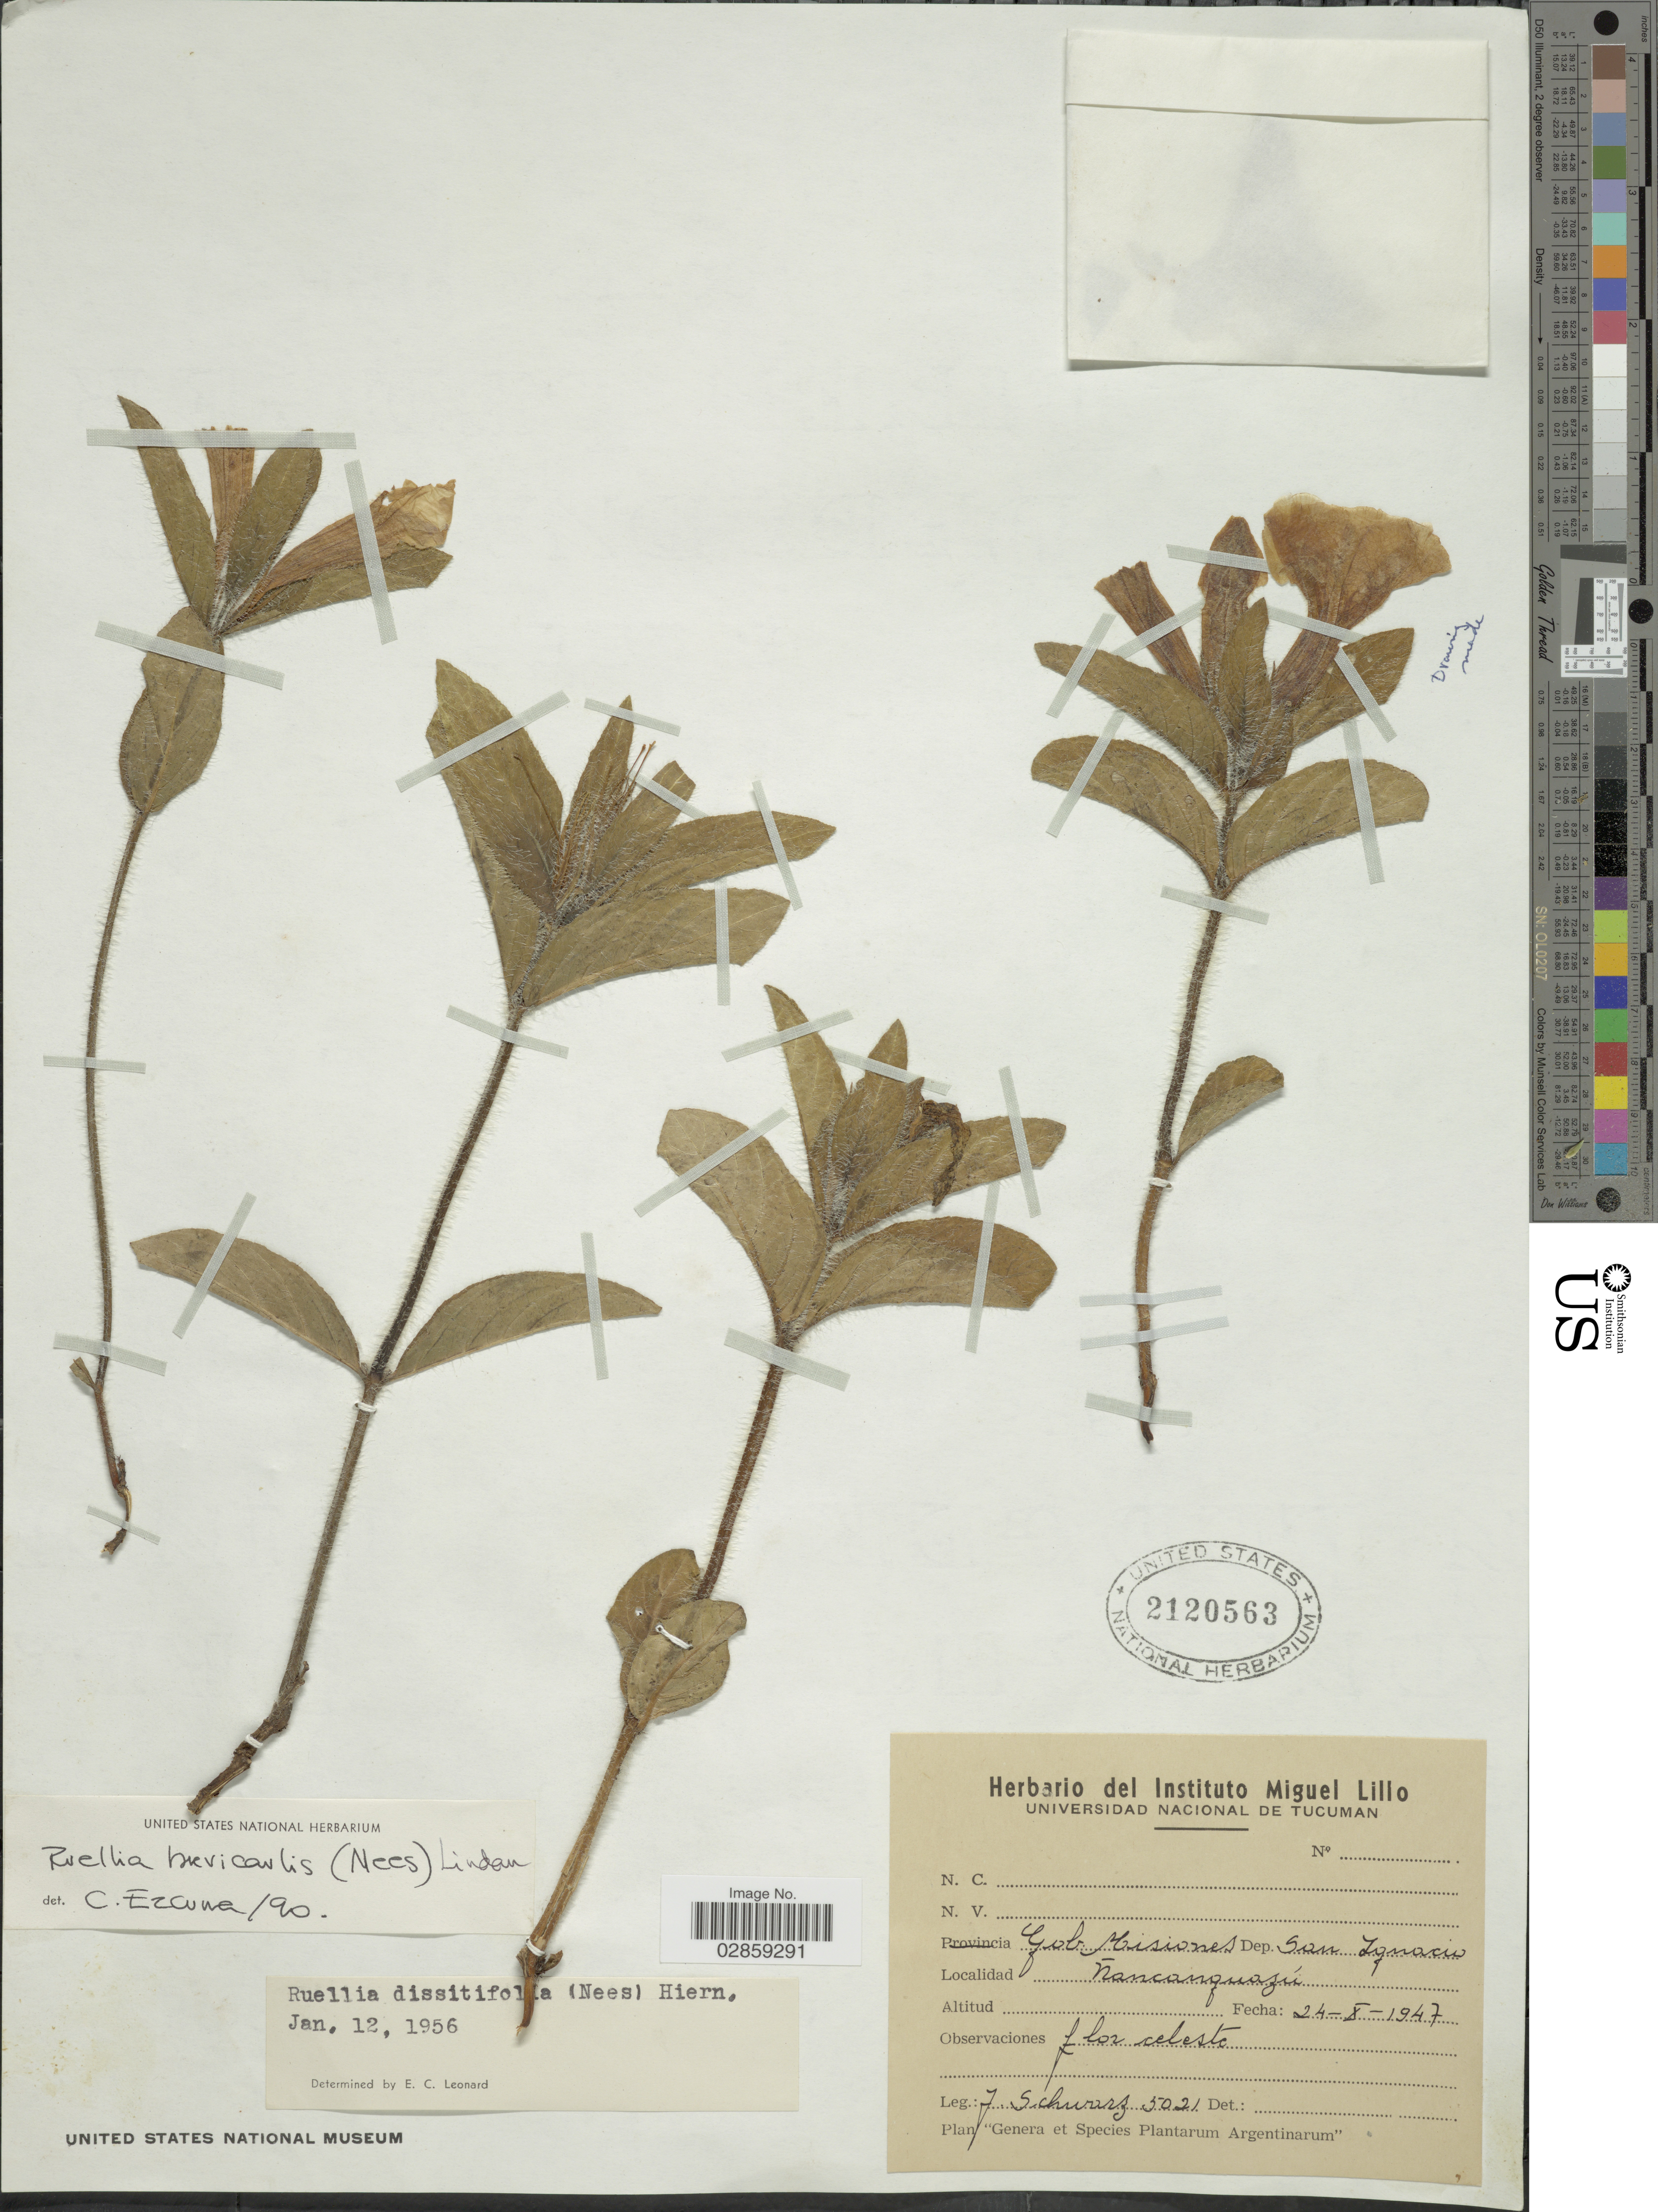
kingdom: Plantae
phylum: Tracheophyta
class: Magnoliopsida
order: Lamiales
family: Acanthaceae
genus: Ruellia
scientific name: Ruellia brevicaulis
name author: Baker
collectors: J. Schwarz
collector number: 5021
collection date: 1947-10-24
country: Argentina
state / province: Misiones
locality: Gob. Misiones. Dep. San Ignacio, Nancanquazú.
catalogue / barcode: US 2120563